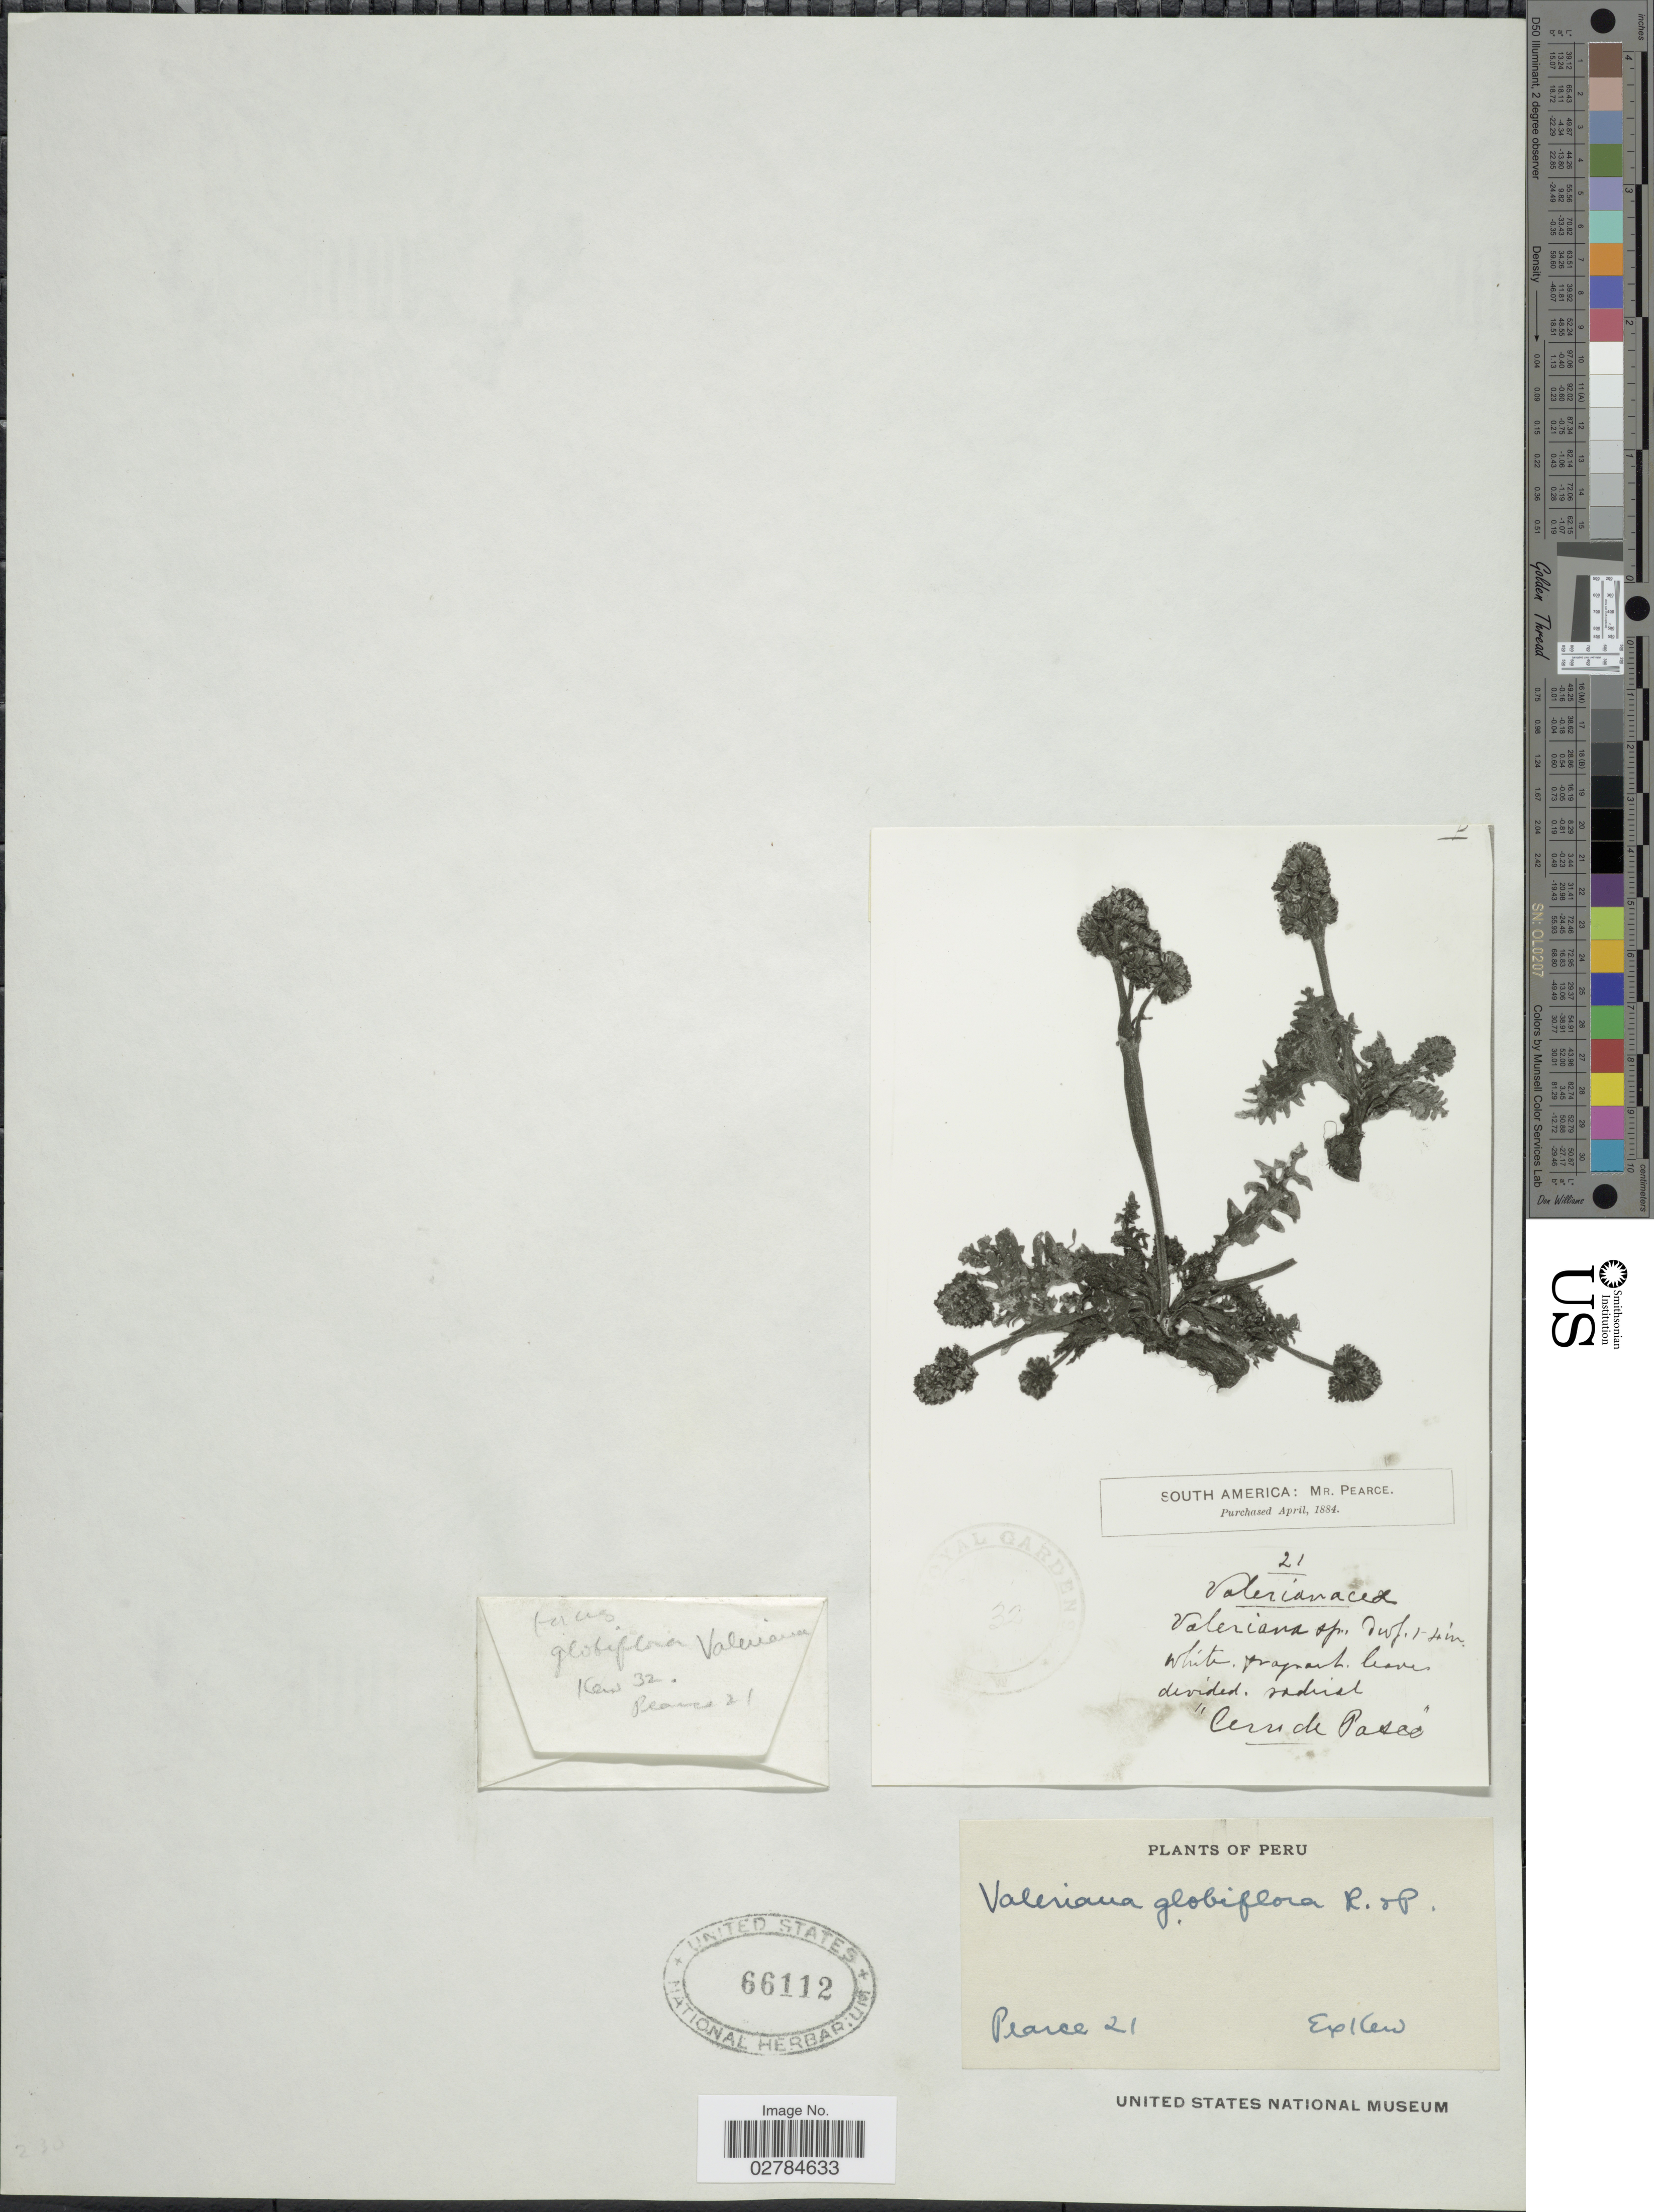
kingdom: Plantae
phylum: Tracheophyta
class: Magnoliopsida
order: Dipsacales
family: Caprifoliaceae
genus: Valeriana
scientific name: Valeriana globiflora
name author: Ruiz & Pav.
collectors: -. Pearce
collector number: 21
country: Peru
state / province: Pasco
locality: Cerro de Pasco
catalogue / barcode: US 66112